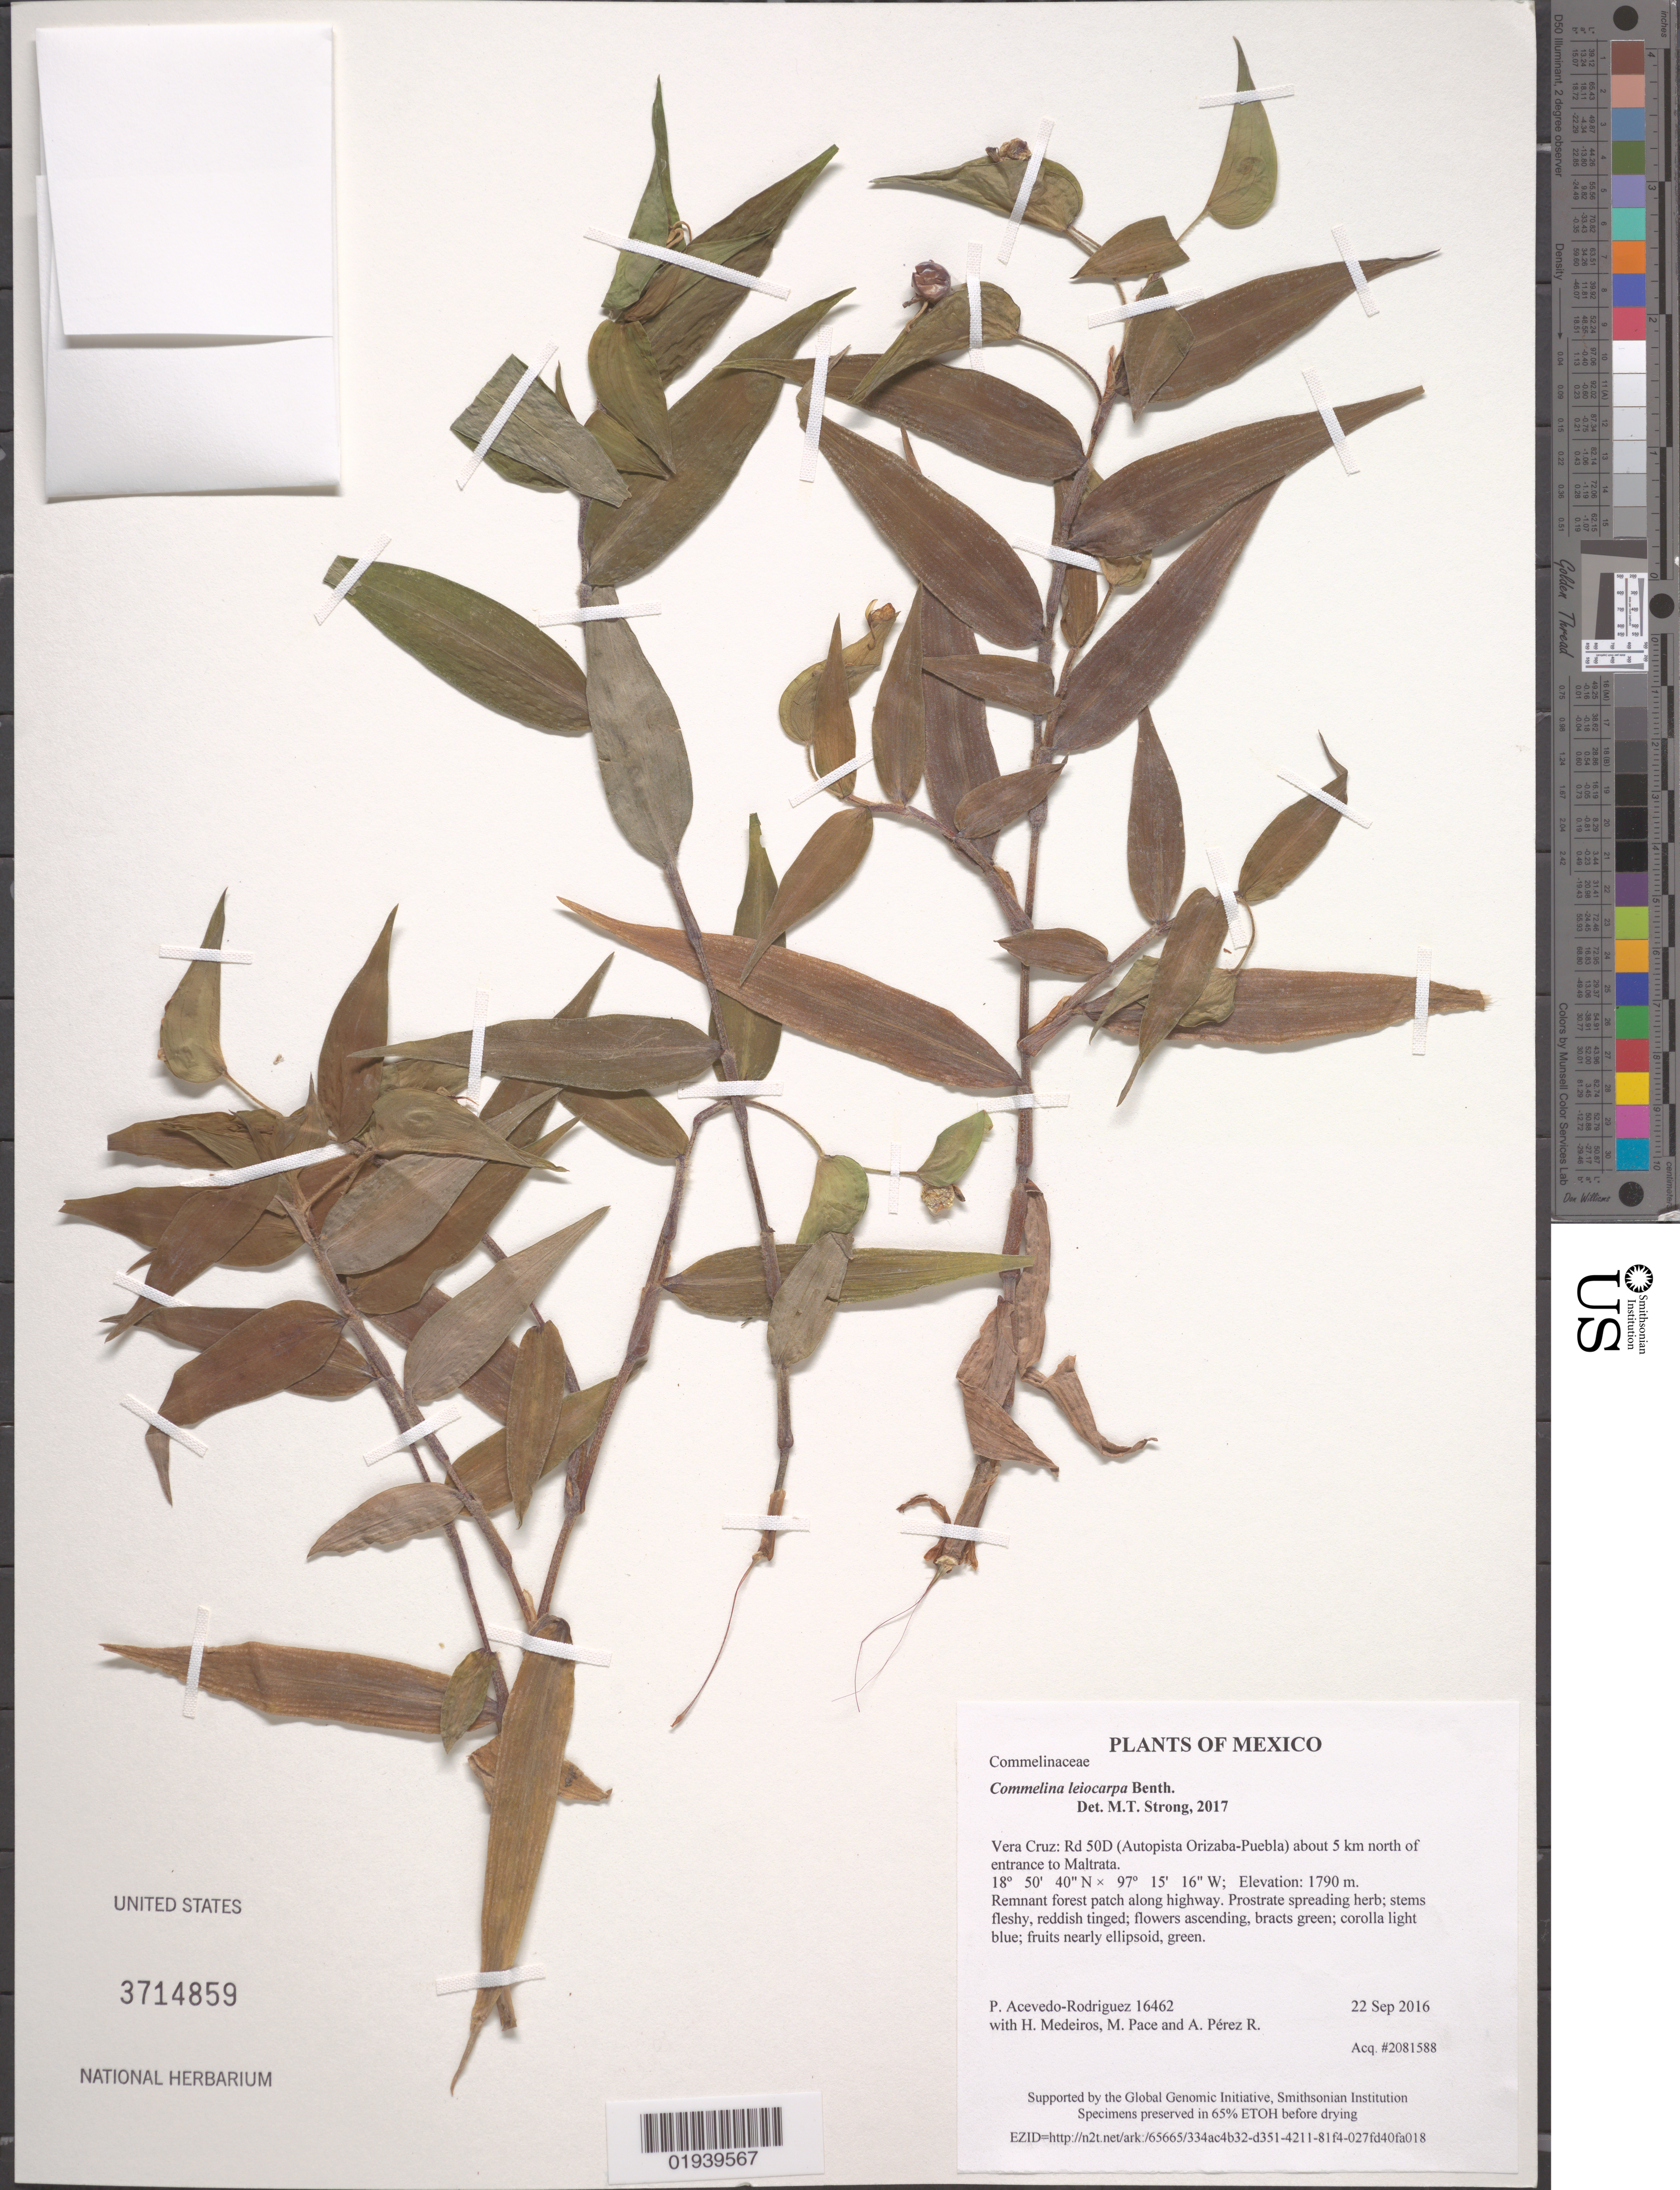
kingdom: Plantae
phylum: Tracheophyta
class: Liliopsida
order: Commelinales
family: Commelinaceae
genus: Commelina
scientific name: Commelina leiocarpa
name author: Benth.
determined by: Strong, M. T., (US), Smithsonian Institution - National Museum of Natural History (UNITED STATES)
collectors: P. Acevedo-Rodr., H. Medeiros, M. R. Pace & A. Pérez R.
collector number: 16462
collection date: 2016-09-22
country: Mexico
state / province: Veracruz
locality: Rd 50D (Autopista Orizaba-PPuebla) about 5 km north of entrance to Maltrata.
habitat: Remnant forest patch along highway.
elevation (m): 1790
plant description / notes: US, NY, MO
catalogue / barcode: US 3714859